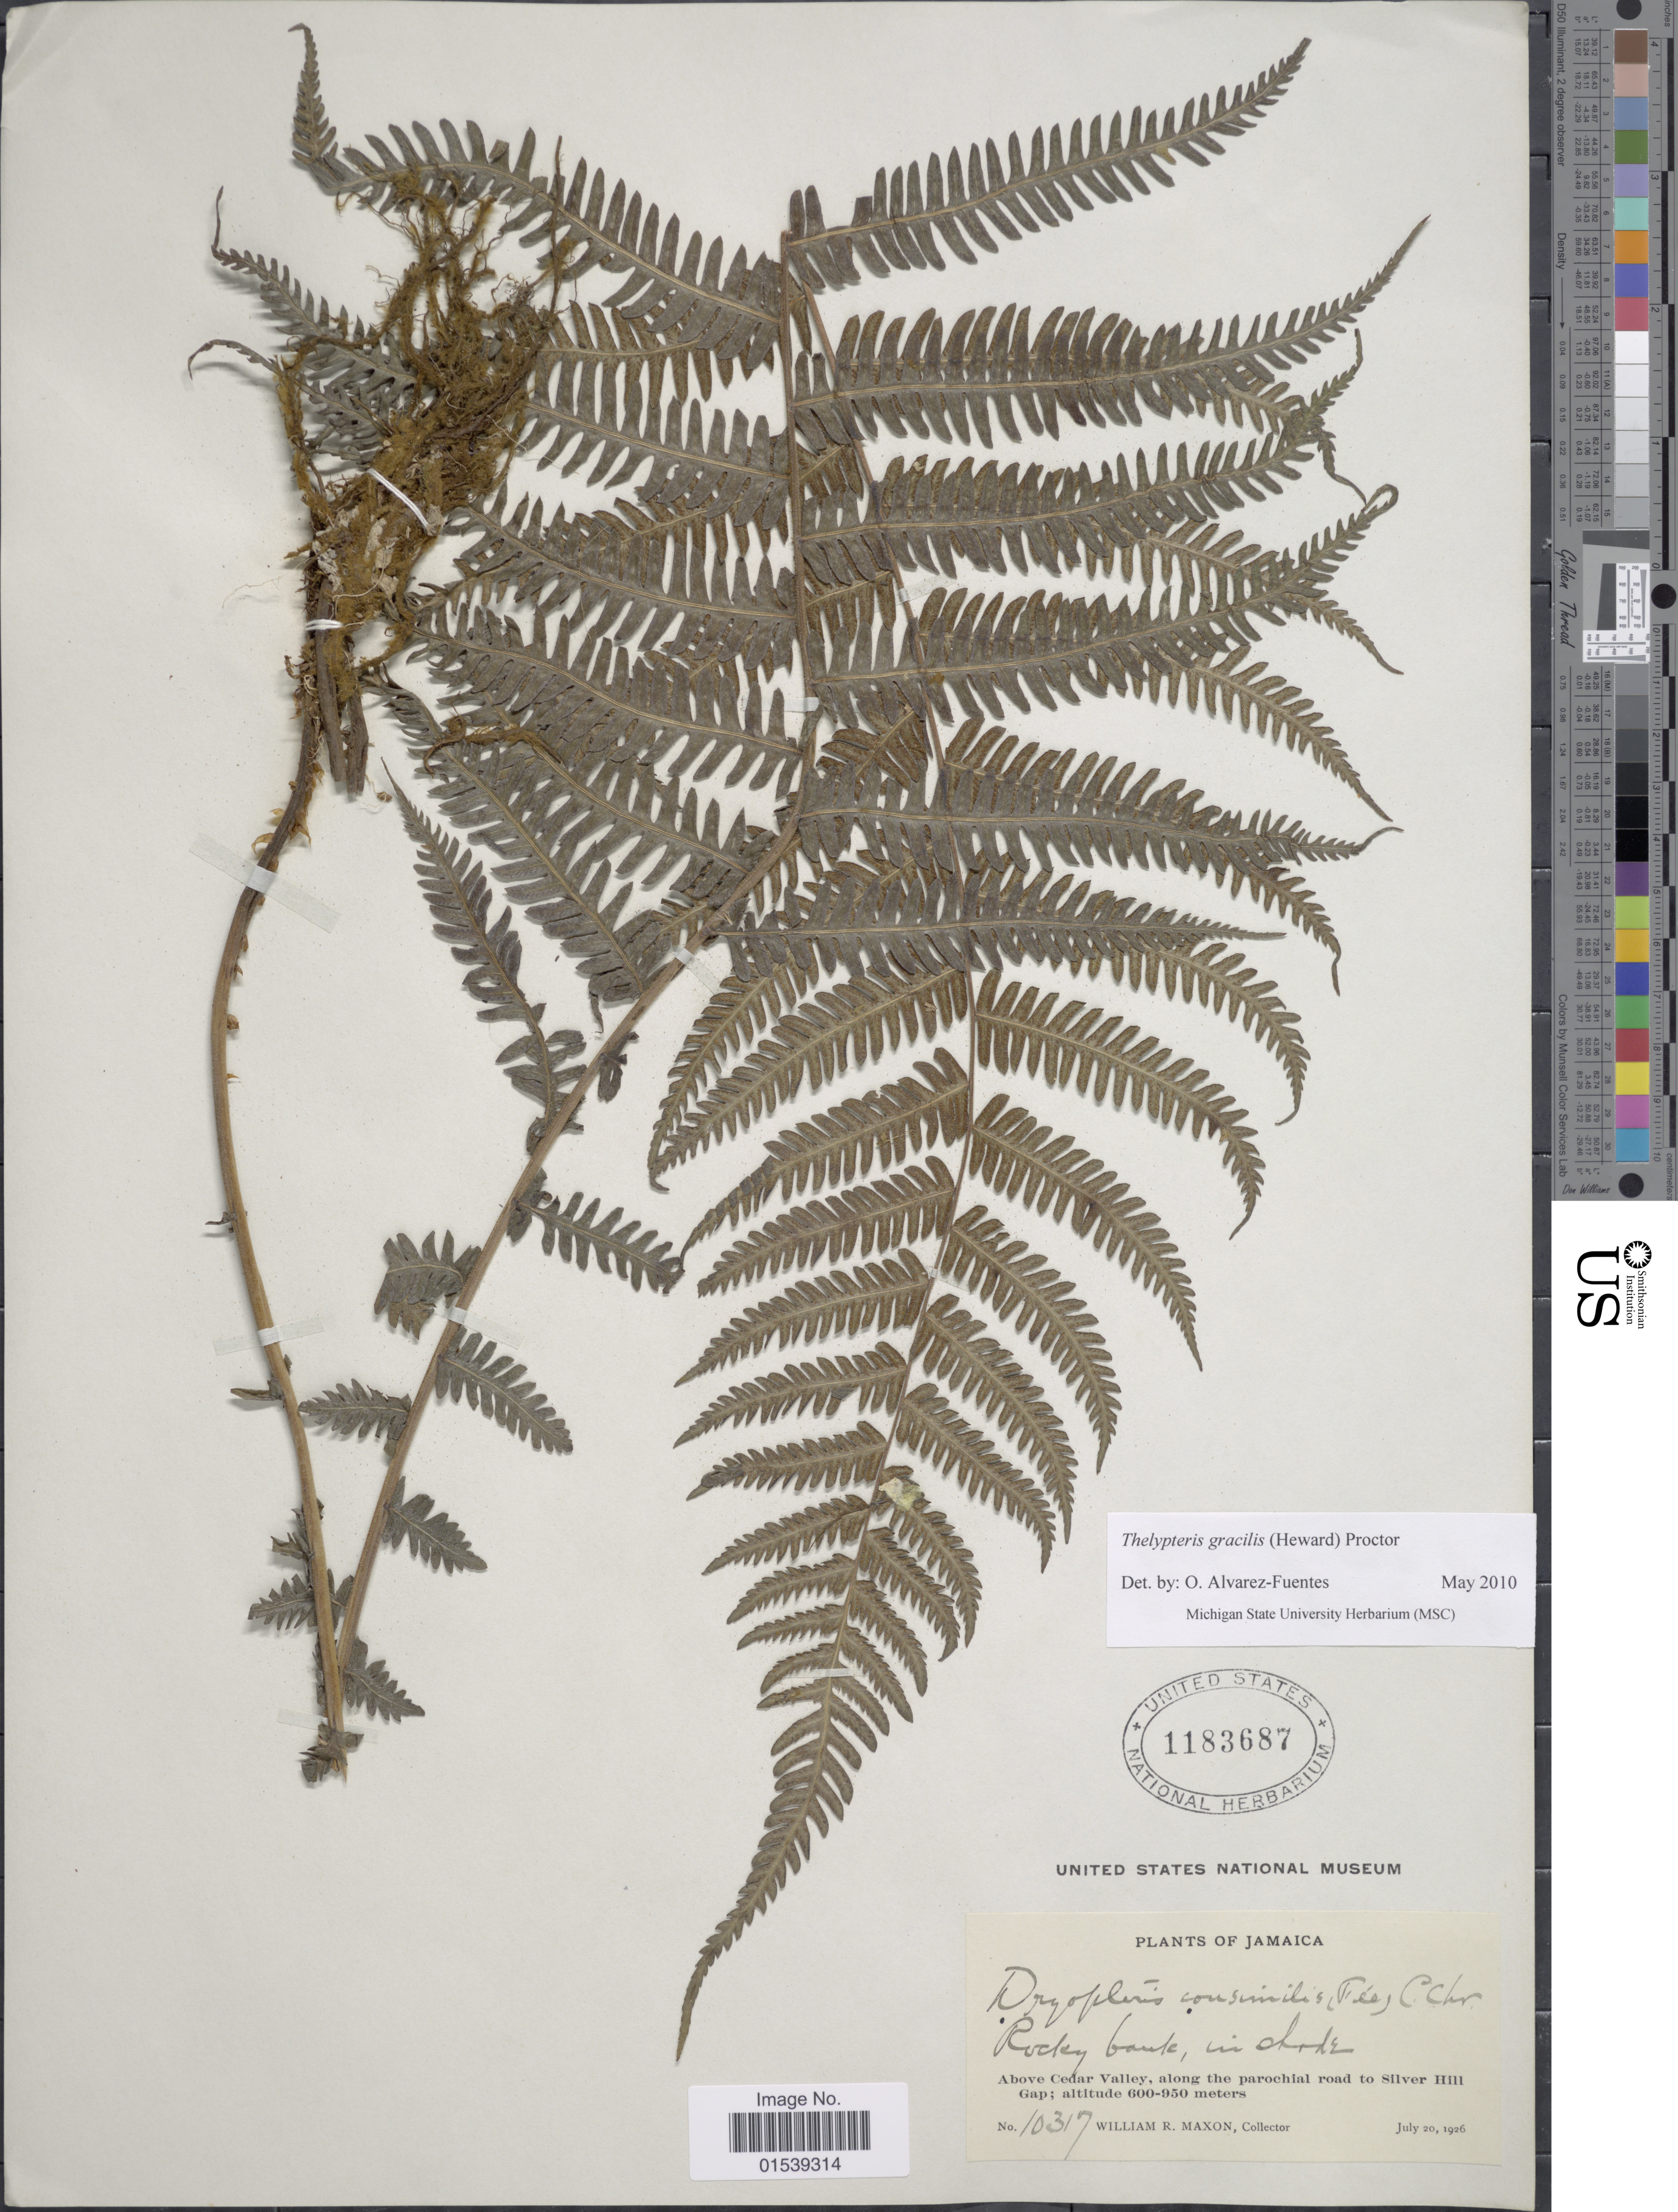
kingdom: Plantae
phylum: Tracheophyta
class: Polypodiopsida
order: Polypodiales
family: Thelypteridaceae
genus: Amauropelta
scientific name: Amauropelta gracilis ined. 2015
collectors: W. R. Maxon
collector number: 10317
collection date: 1926-07-20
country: Jamaica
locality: Above Cedar Valley, along the parochial road to Silver Hill Gap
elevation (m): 600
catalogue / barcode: US 1183687